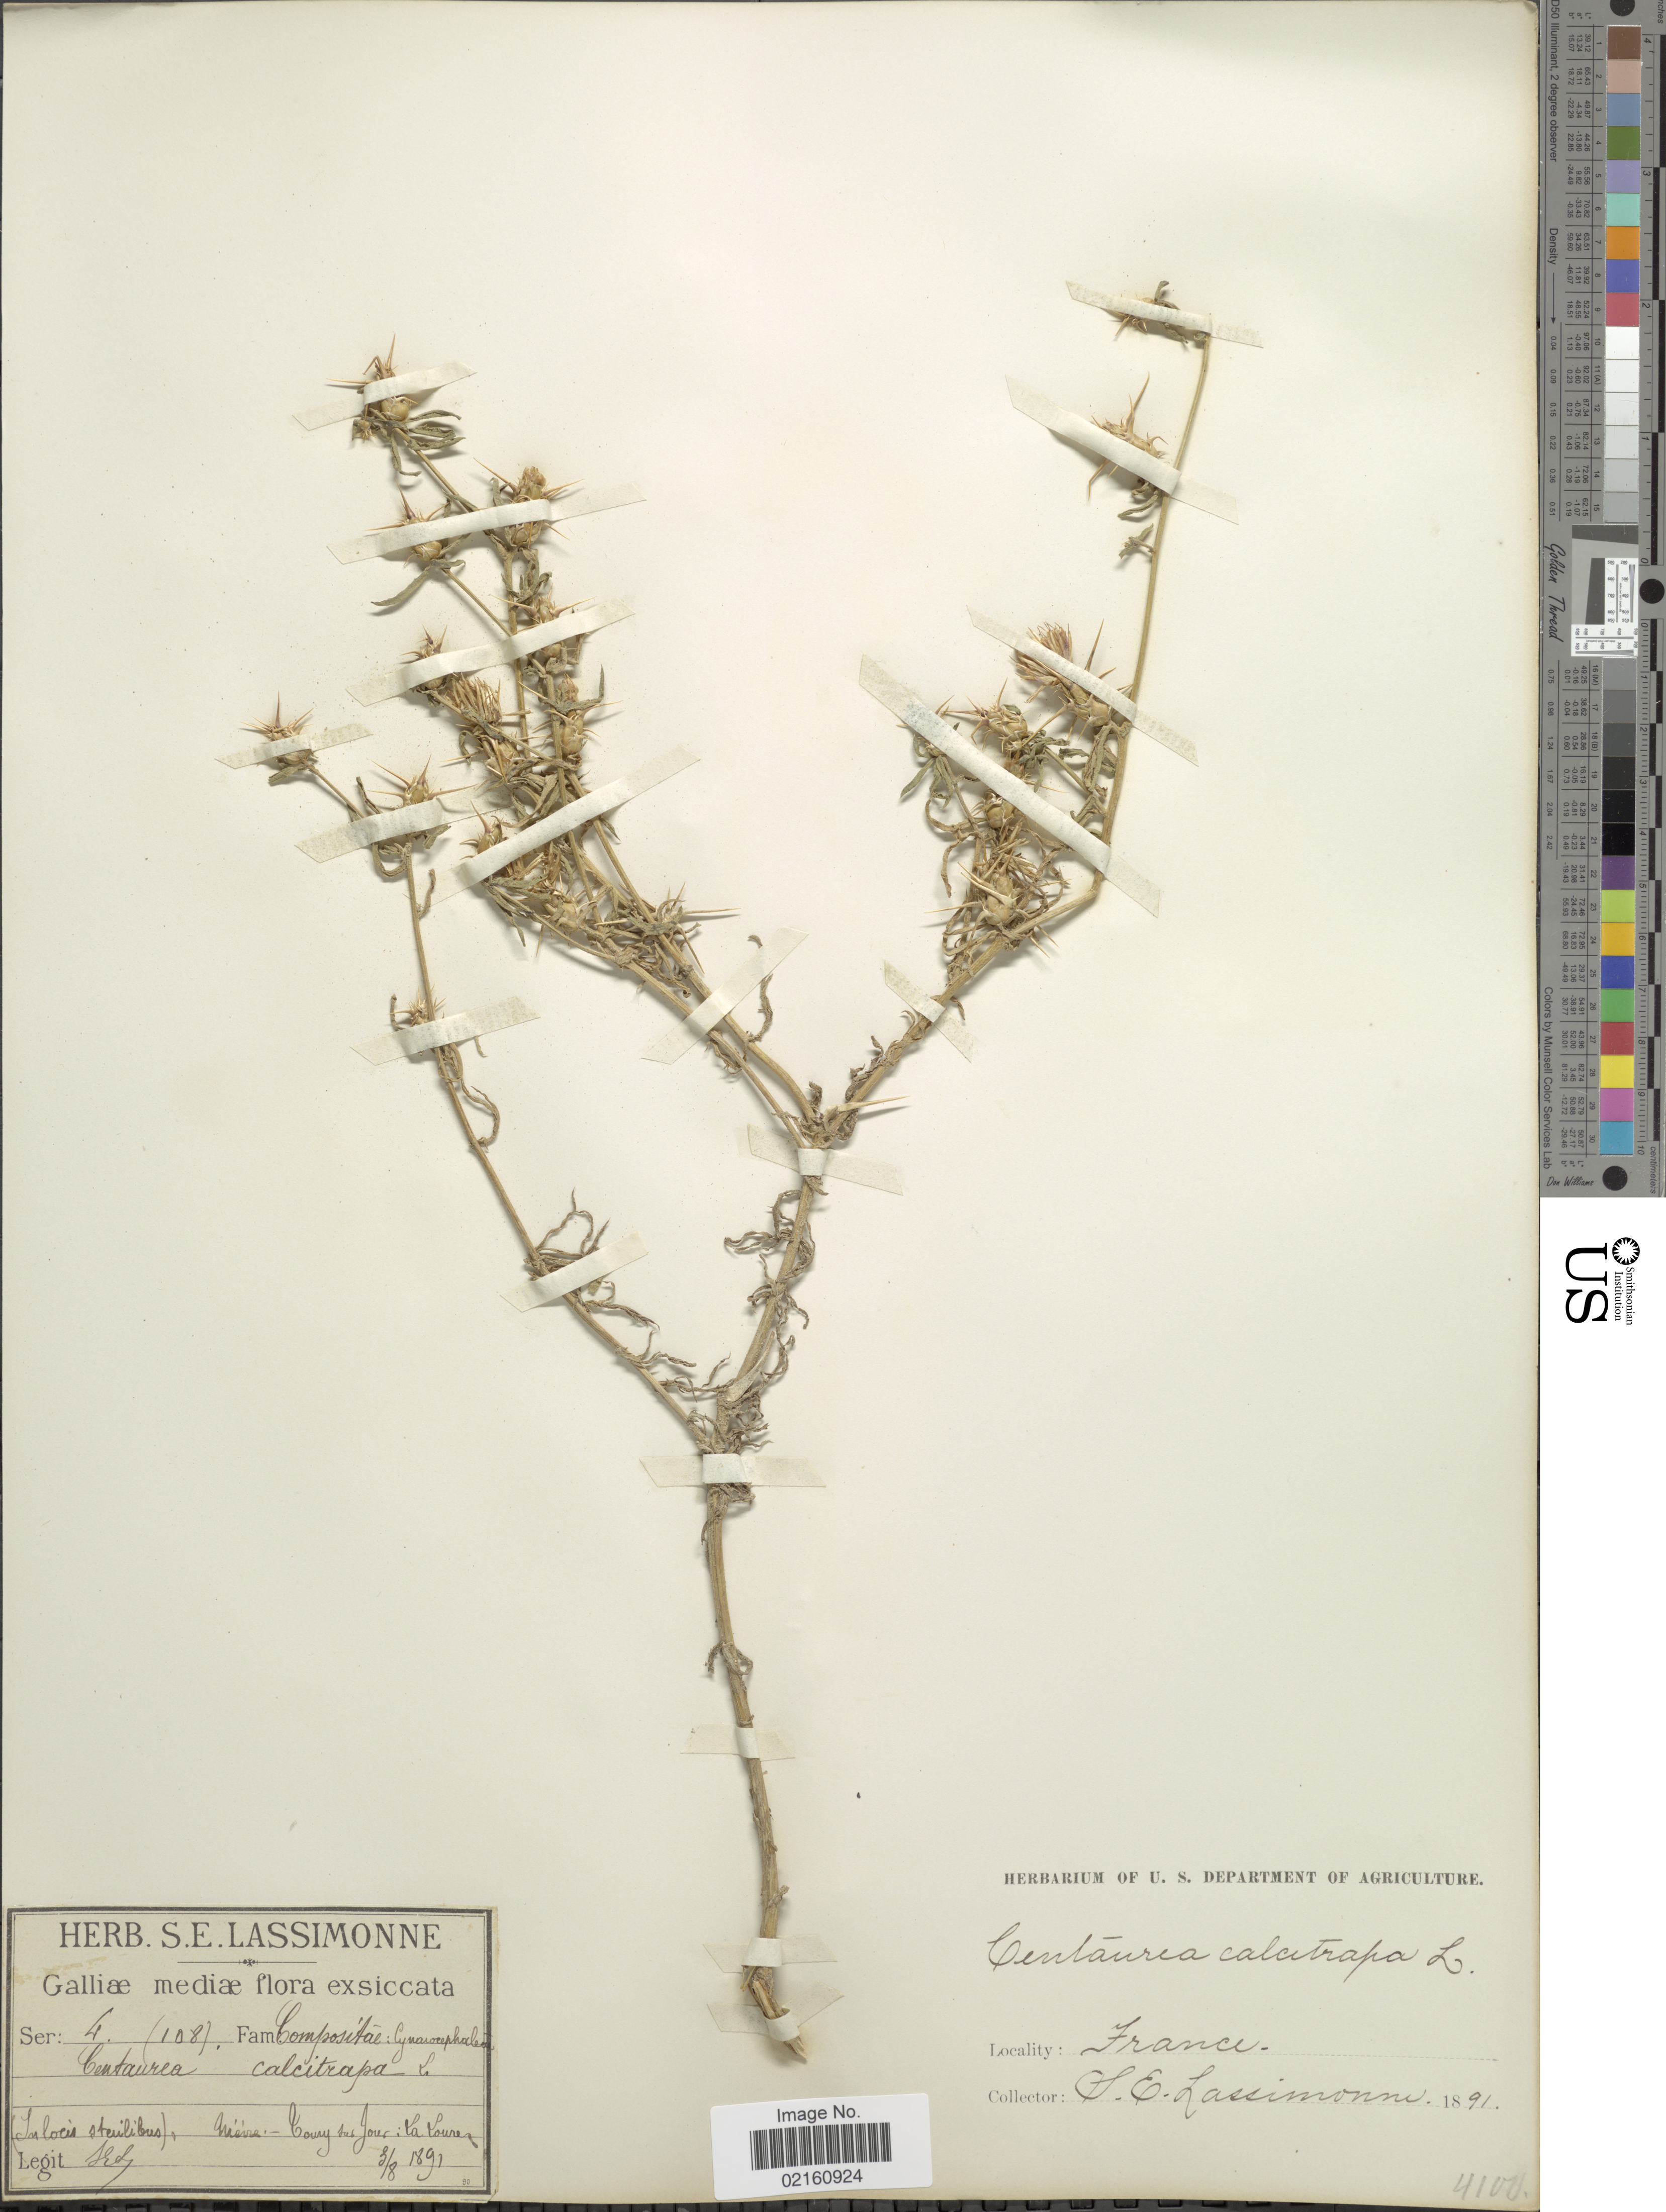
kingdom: Plantae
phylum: Tracheophyta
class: Magnoliopsida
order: Asterales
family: Asteraceae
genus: Centaurea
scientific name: Centaurea calcitrapa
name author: L.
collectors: S. Lassimonne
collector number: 4/108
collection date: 1891-08-05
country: France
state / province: Bourgogne-Franche-Comté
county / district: Nièvre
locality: Galliæ [France]. Nièvre - Toury sur Jour: La Loure.